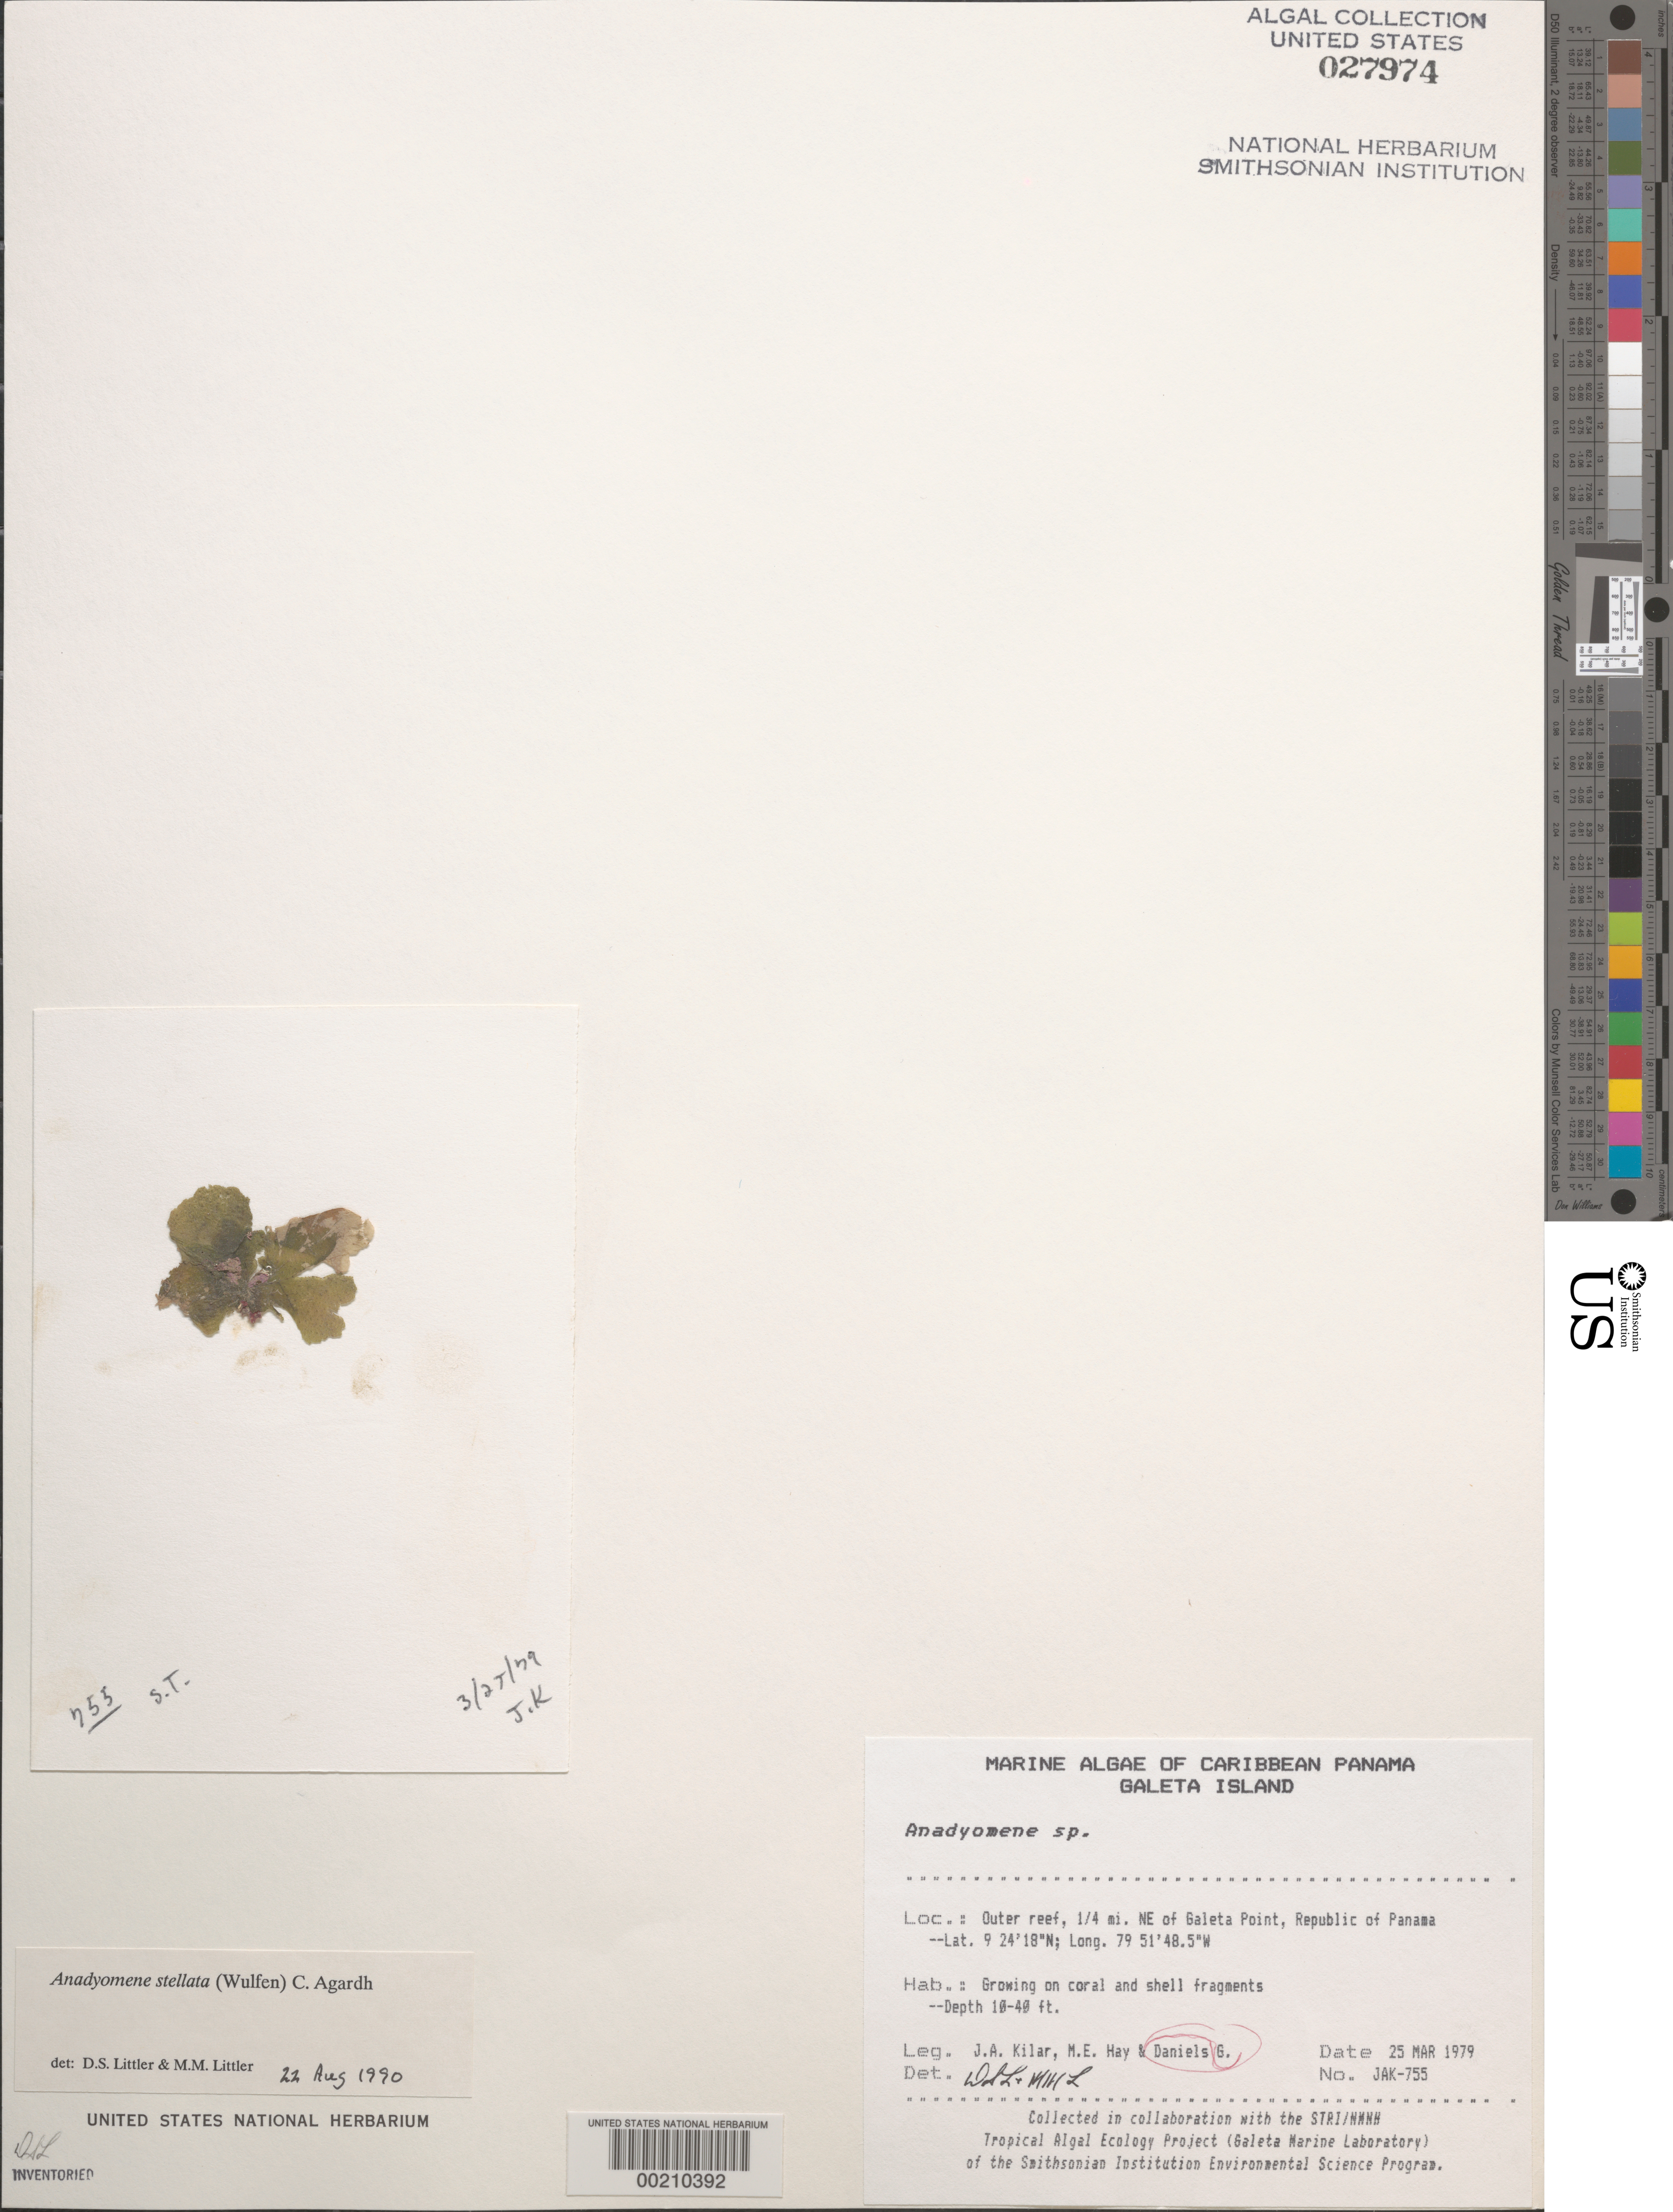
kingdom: Plantae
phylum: Chlorophyta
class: Ulvophyceae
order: Cladophorales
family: Anadyomenaceae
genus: Anadyomene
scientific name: Anadyomene stellata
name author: (Wulfen) C. Agardh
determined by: Littler, D. S.; Littler, M. M.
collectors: J. A. Kilar, M. E. Hay & G. S. Daniels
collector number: JAK-755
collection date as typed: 25 Mar 1979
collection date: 1979-03-25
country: Panama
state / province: Colón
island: Galeta Island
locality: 1/4th mile northeast of Galeta Point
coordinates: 9 24'18"N, 79 51'48.5"W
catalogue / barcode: US 27974